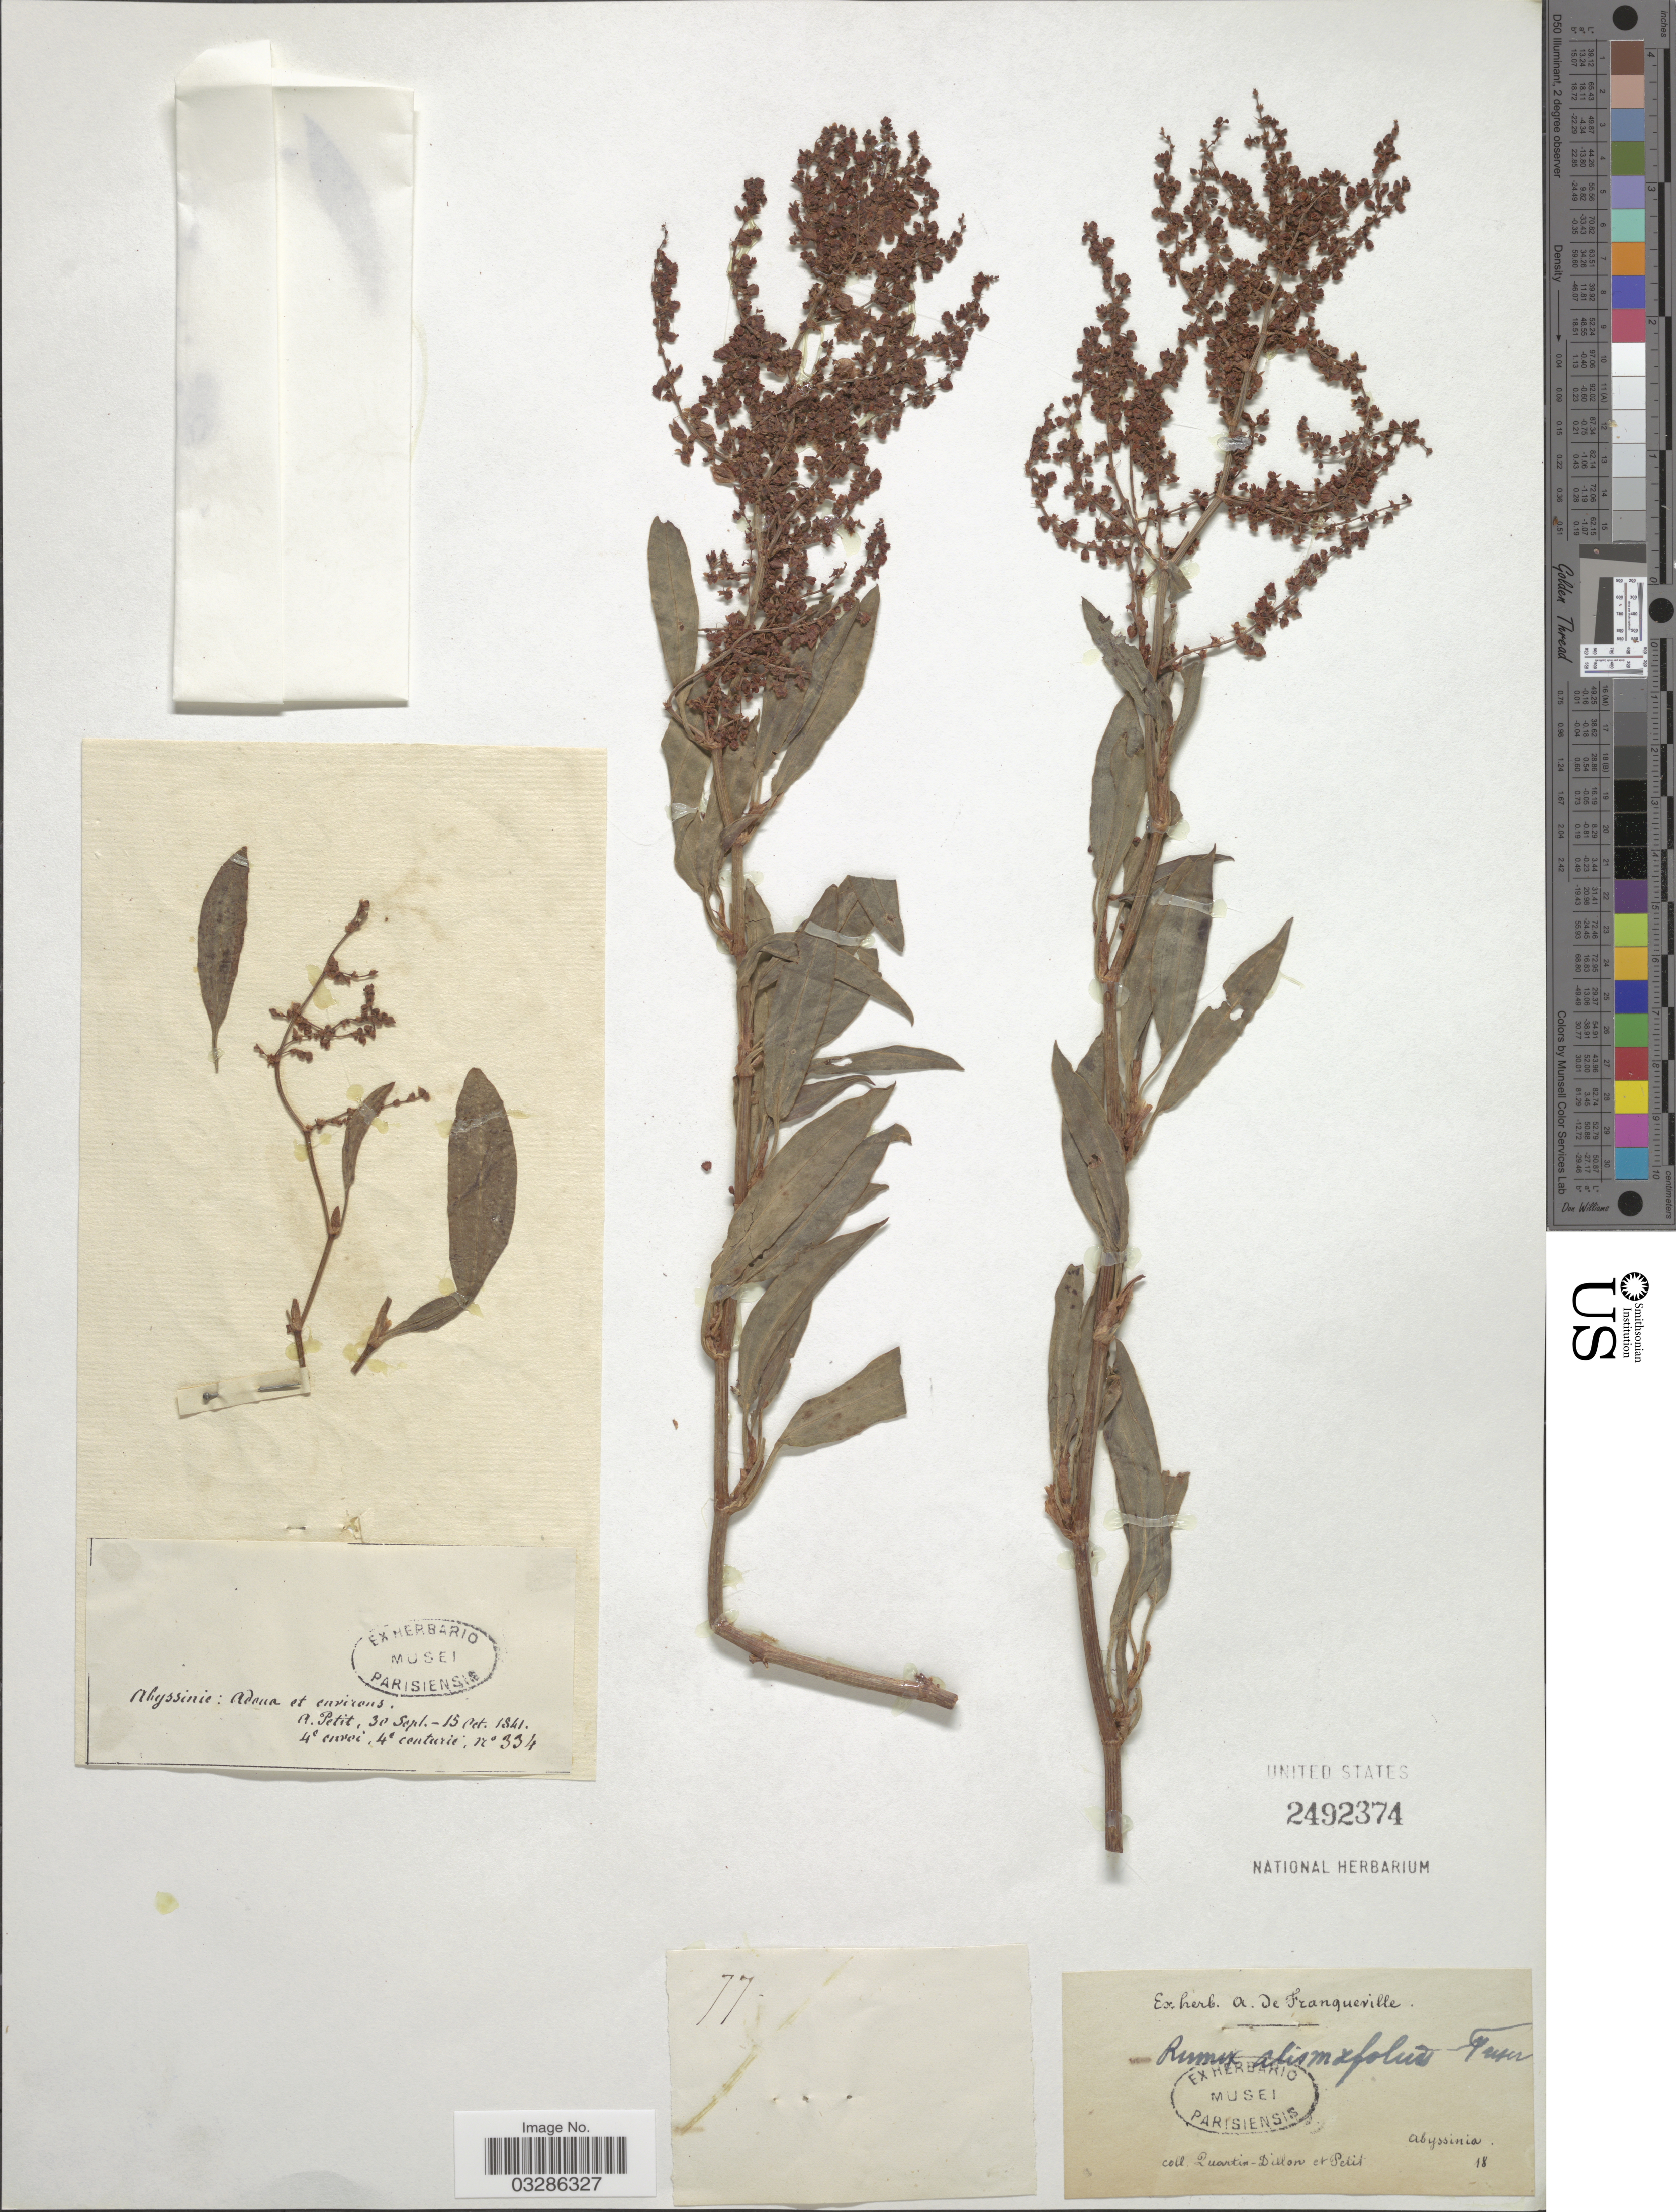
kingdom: Plantae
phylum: Tracheophyta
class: Magnoliopsida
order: Caryophyllales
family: Polygonaceae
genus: Rumex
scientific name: Rumex alismifolius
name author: Fresen.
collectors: Quartin-Dillon & A. Petit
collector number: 334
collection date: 1841-09-30/1841-10-15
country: Ethiopia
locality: Abyssinie: Adoua et environs.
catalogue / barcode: US 2492374